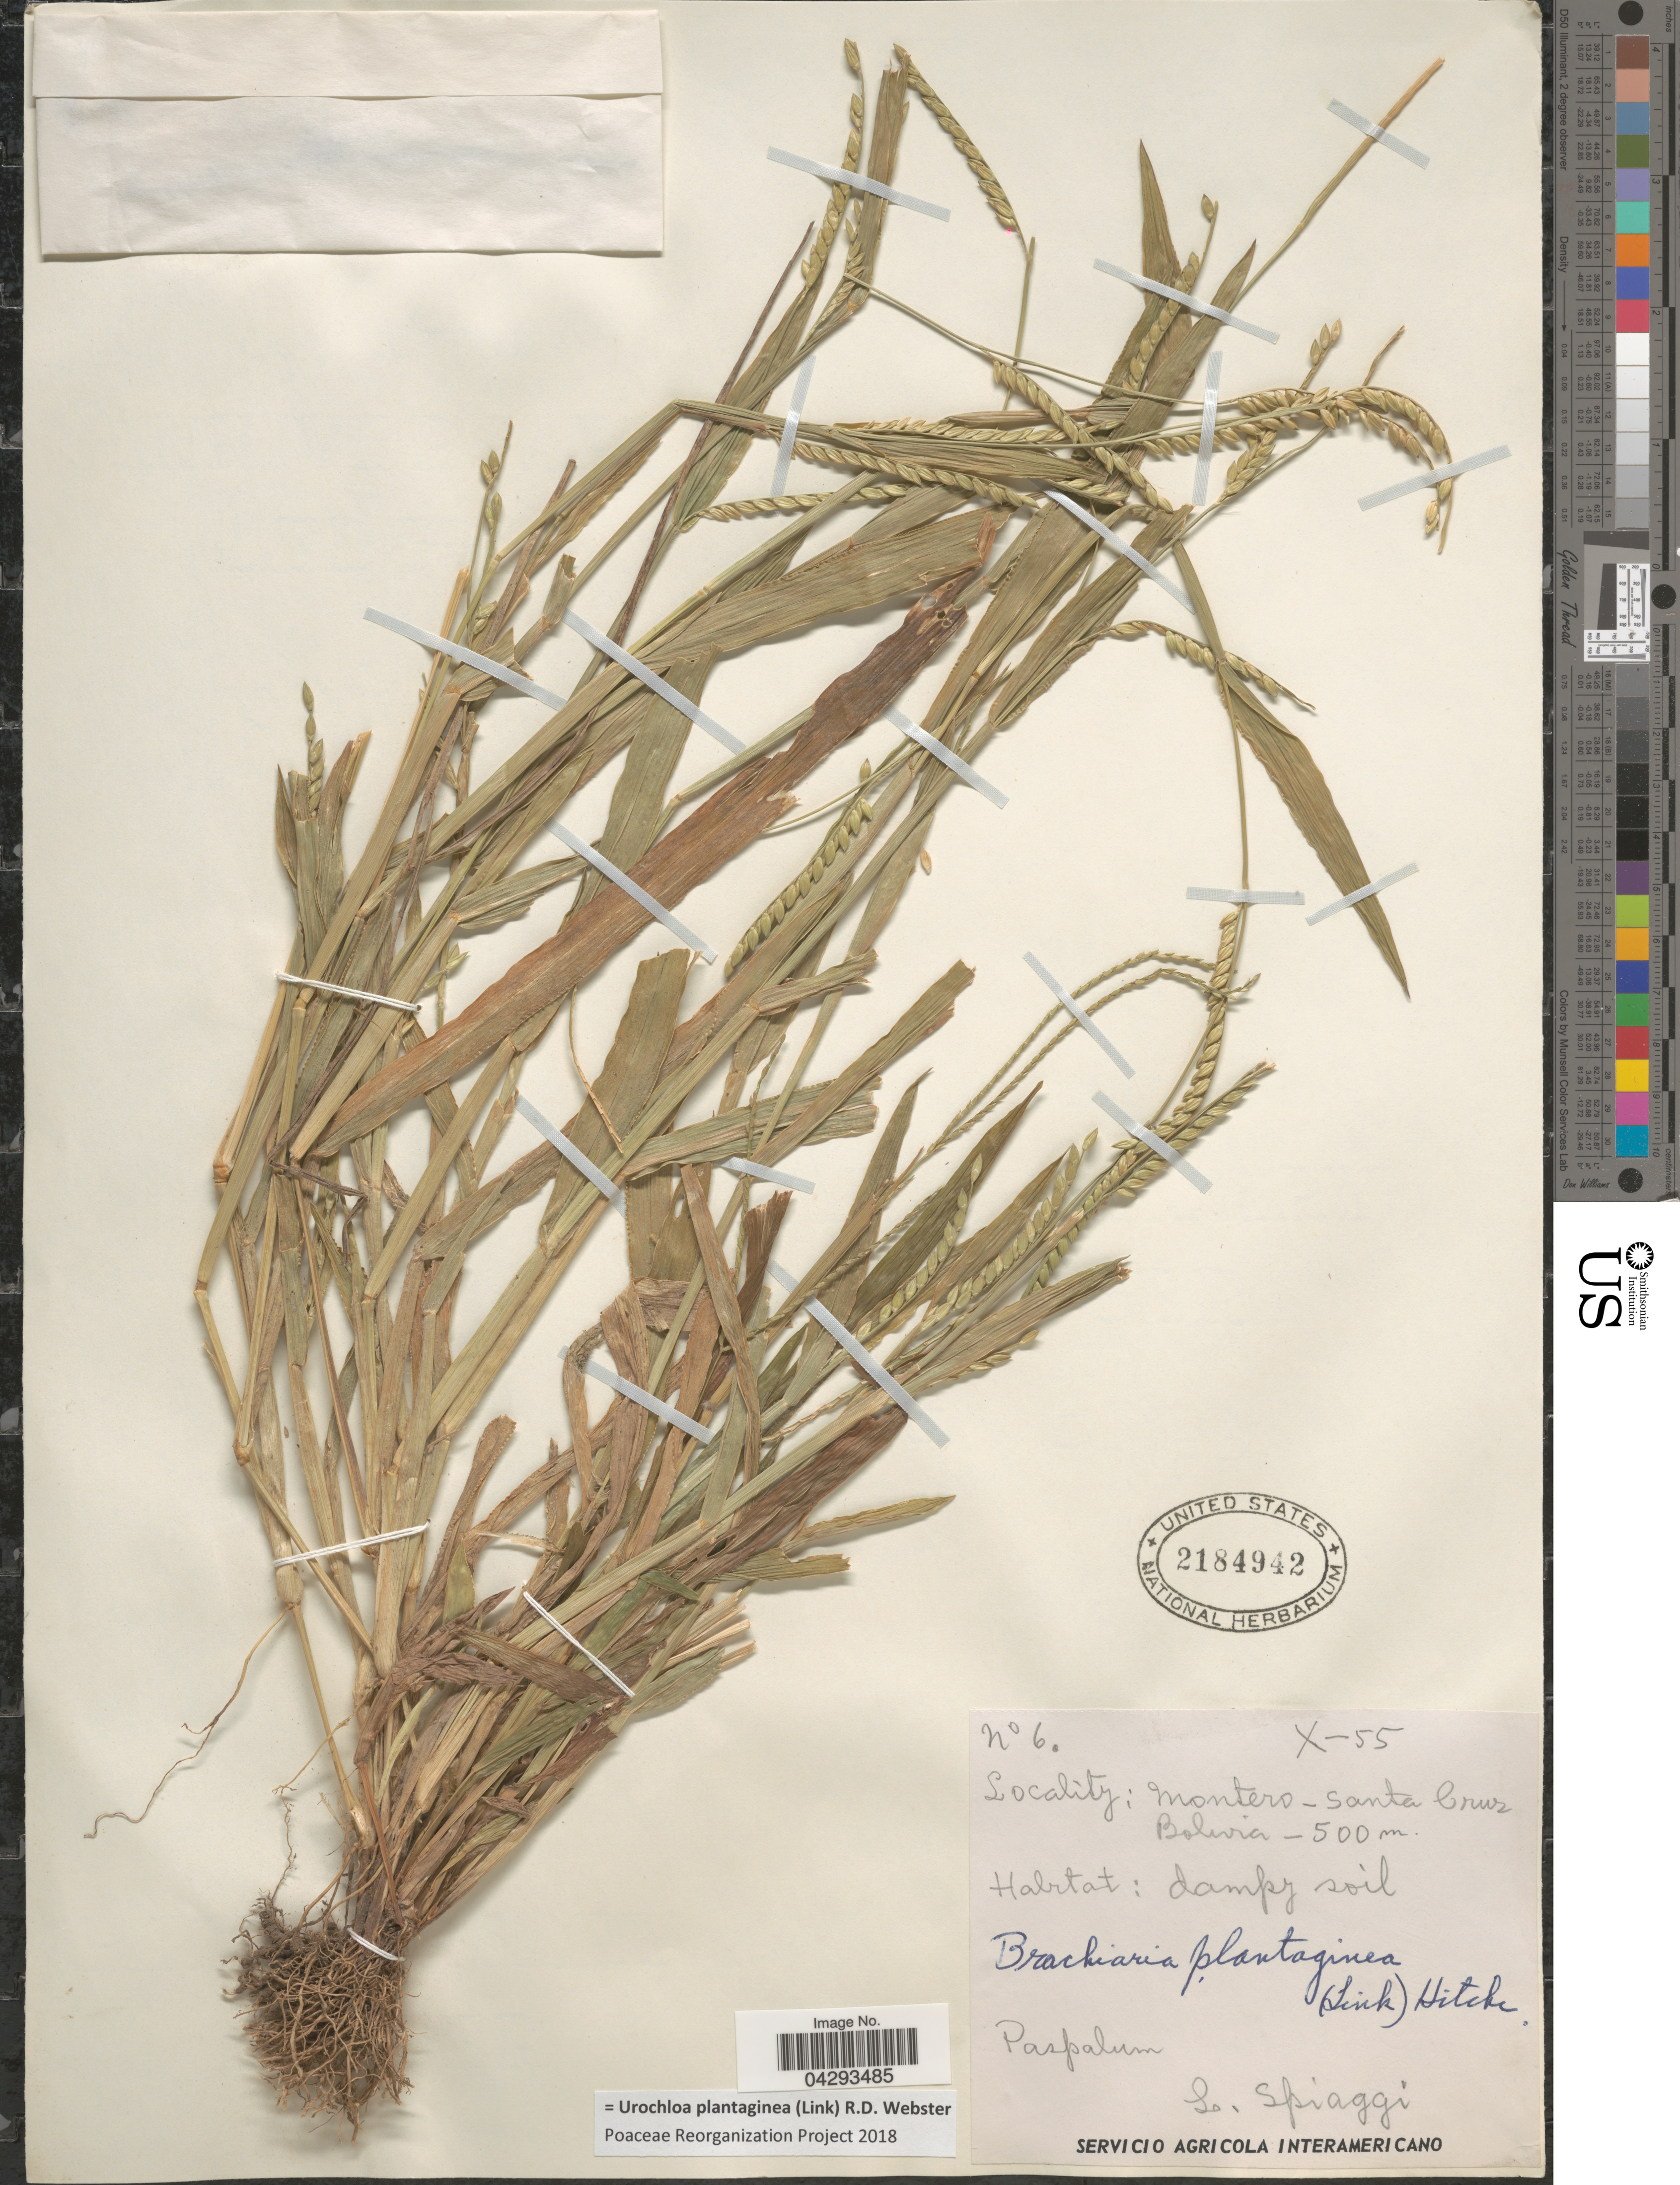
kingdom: Plantae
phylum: Tracheophyta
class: Liliopsida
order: Poales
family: Poaceae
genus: Urochloa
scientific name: Urochloa plantaginea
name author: (Link) R.D. Webster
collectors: L. Spiaggi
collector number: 6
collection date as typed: Transcribed d/m/y: /10/55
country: Bolivia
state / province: Santa Cruz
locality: Montero.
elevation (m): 500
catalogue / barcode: US 2184942